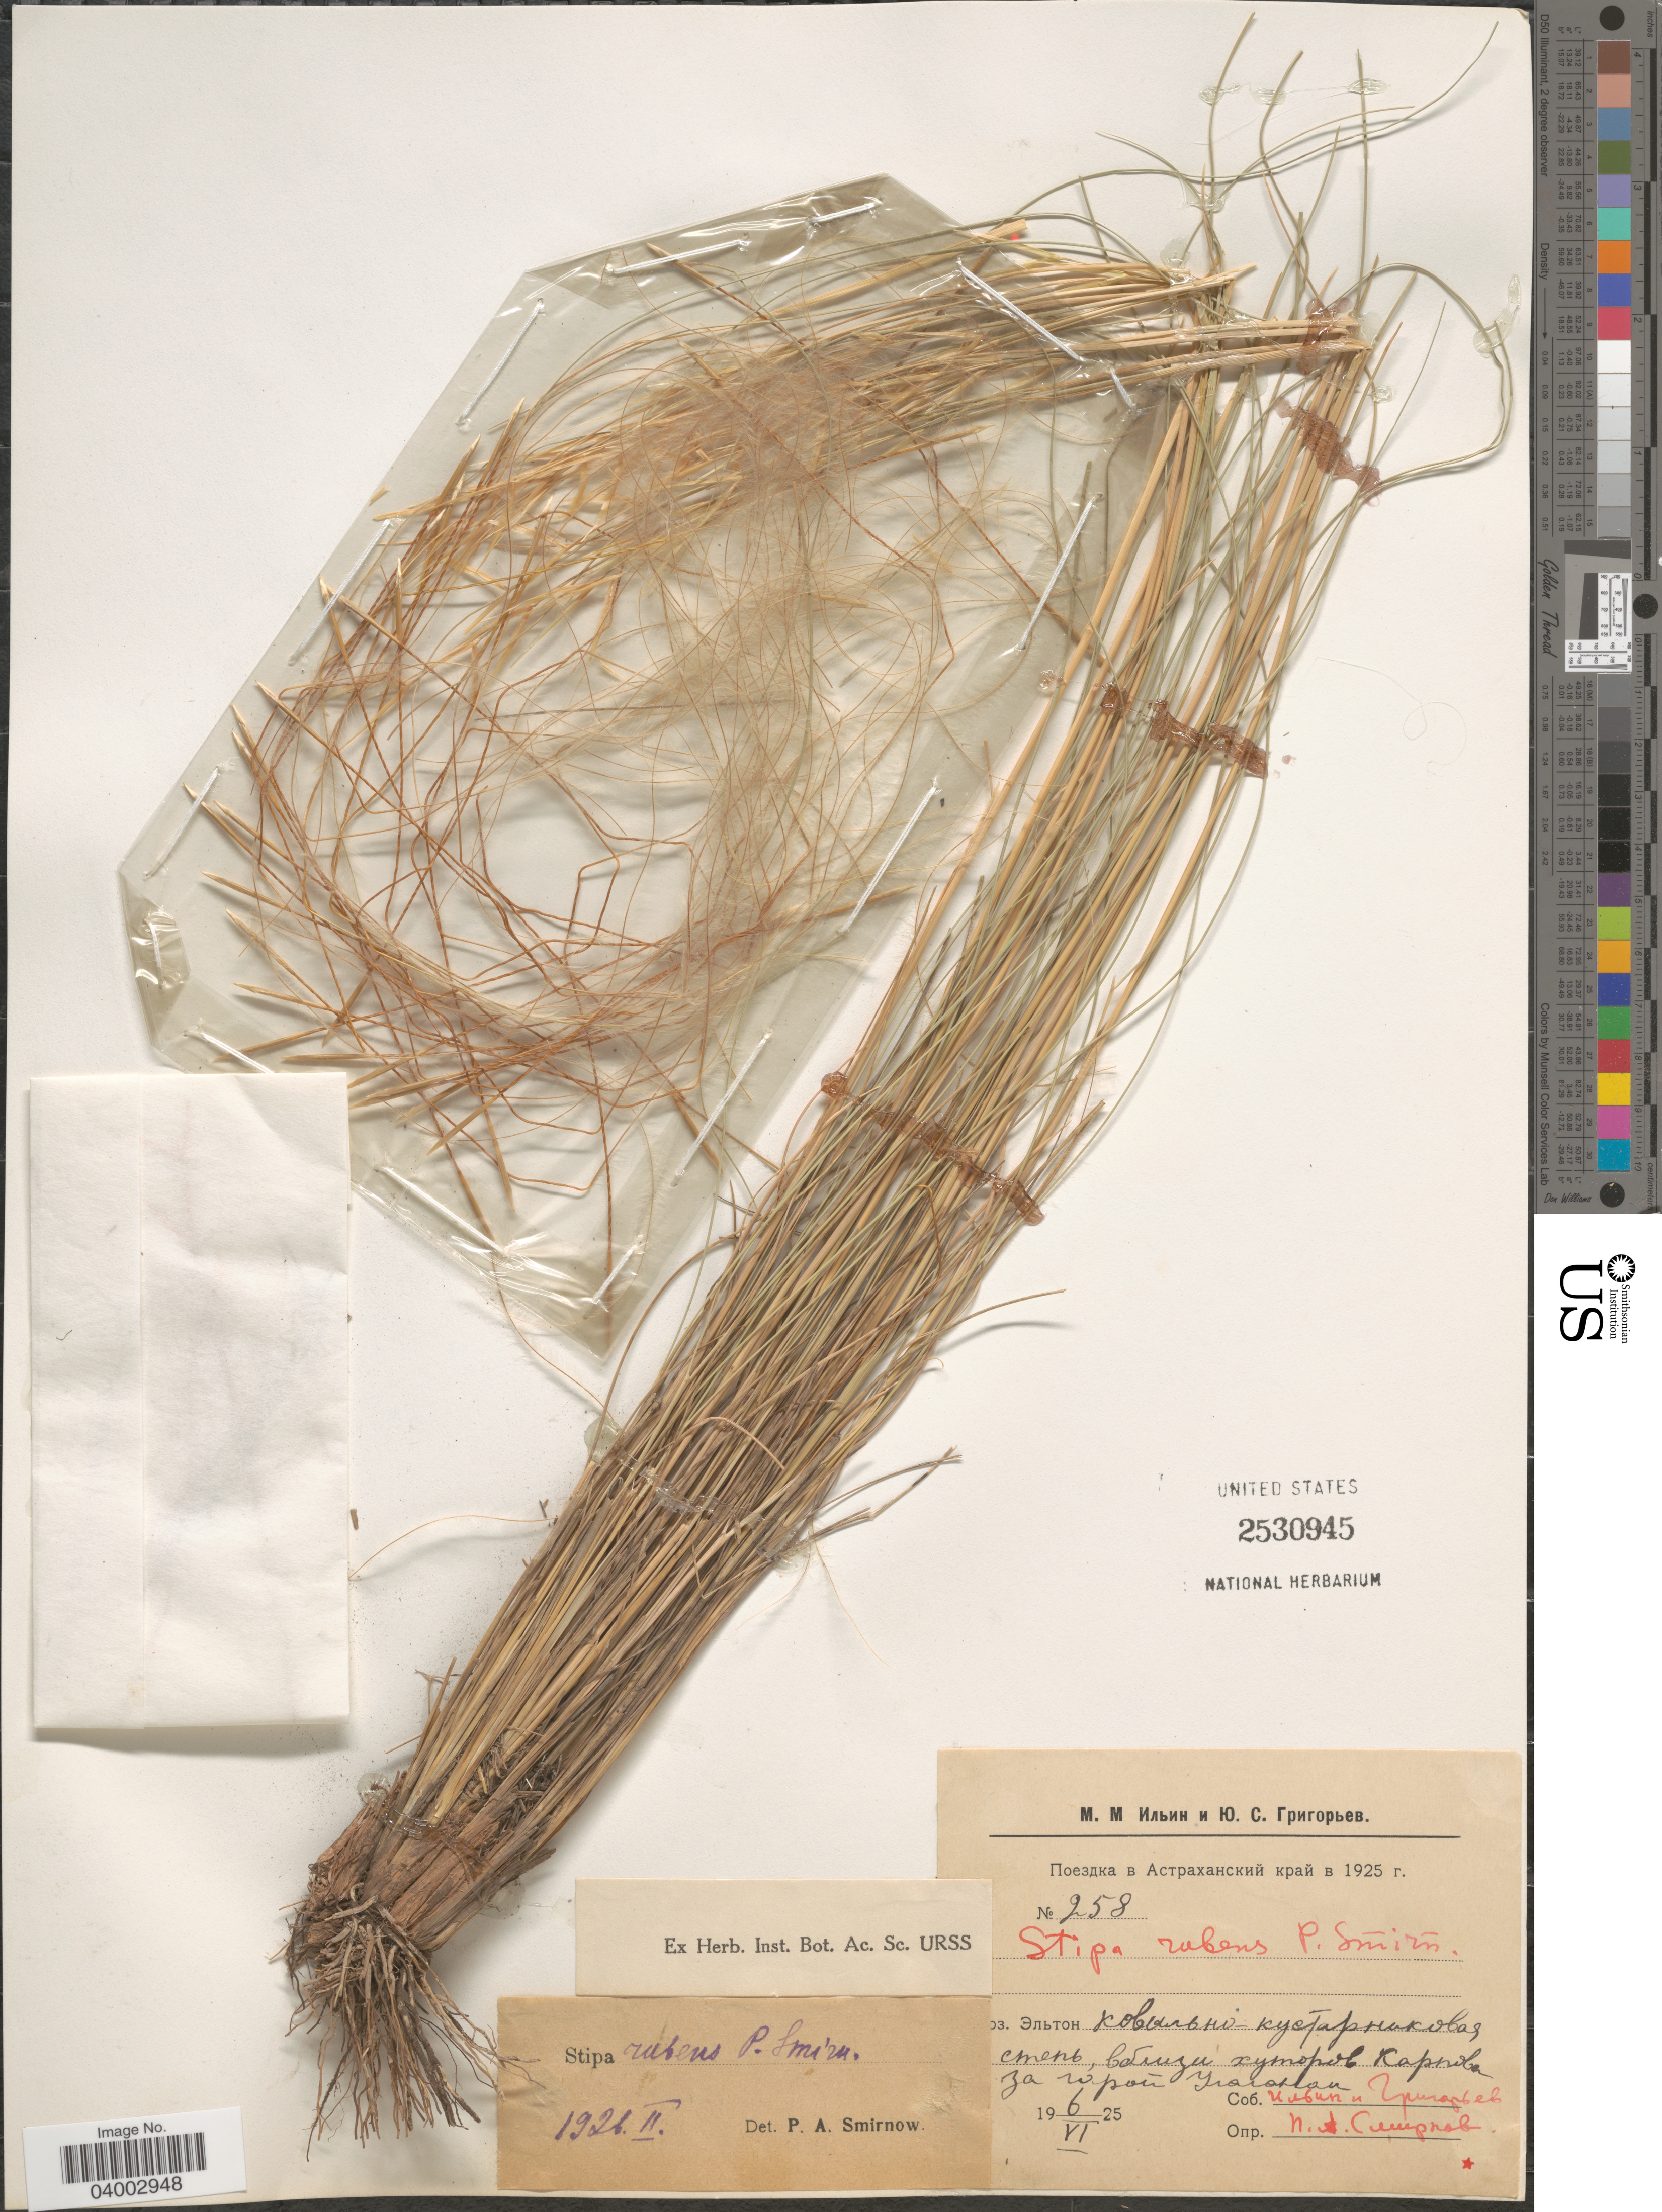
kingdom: Plantae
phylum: Tracheophyta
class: Liliopsida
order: Poales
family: Poaceae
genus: Stipa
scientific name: Stipa rubens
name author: P.A. Smirn.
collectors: Ilin & Grigorev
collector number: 258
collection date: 1925-06-06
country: Russian Federation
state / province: Volgograd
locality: Lake Elton, near village Karpov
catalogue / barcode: US 2530945